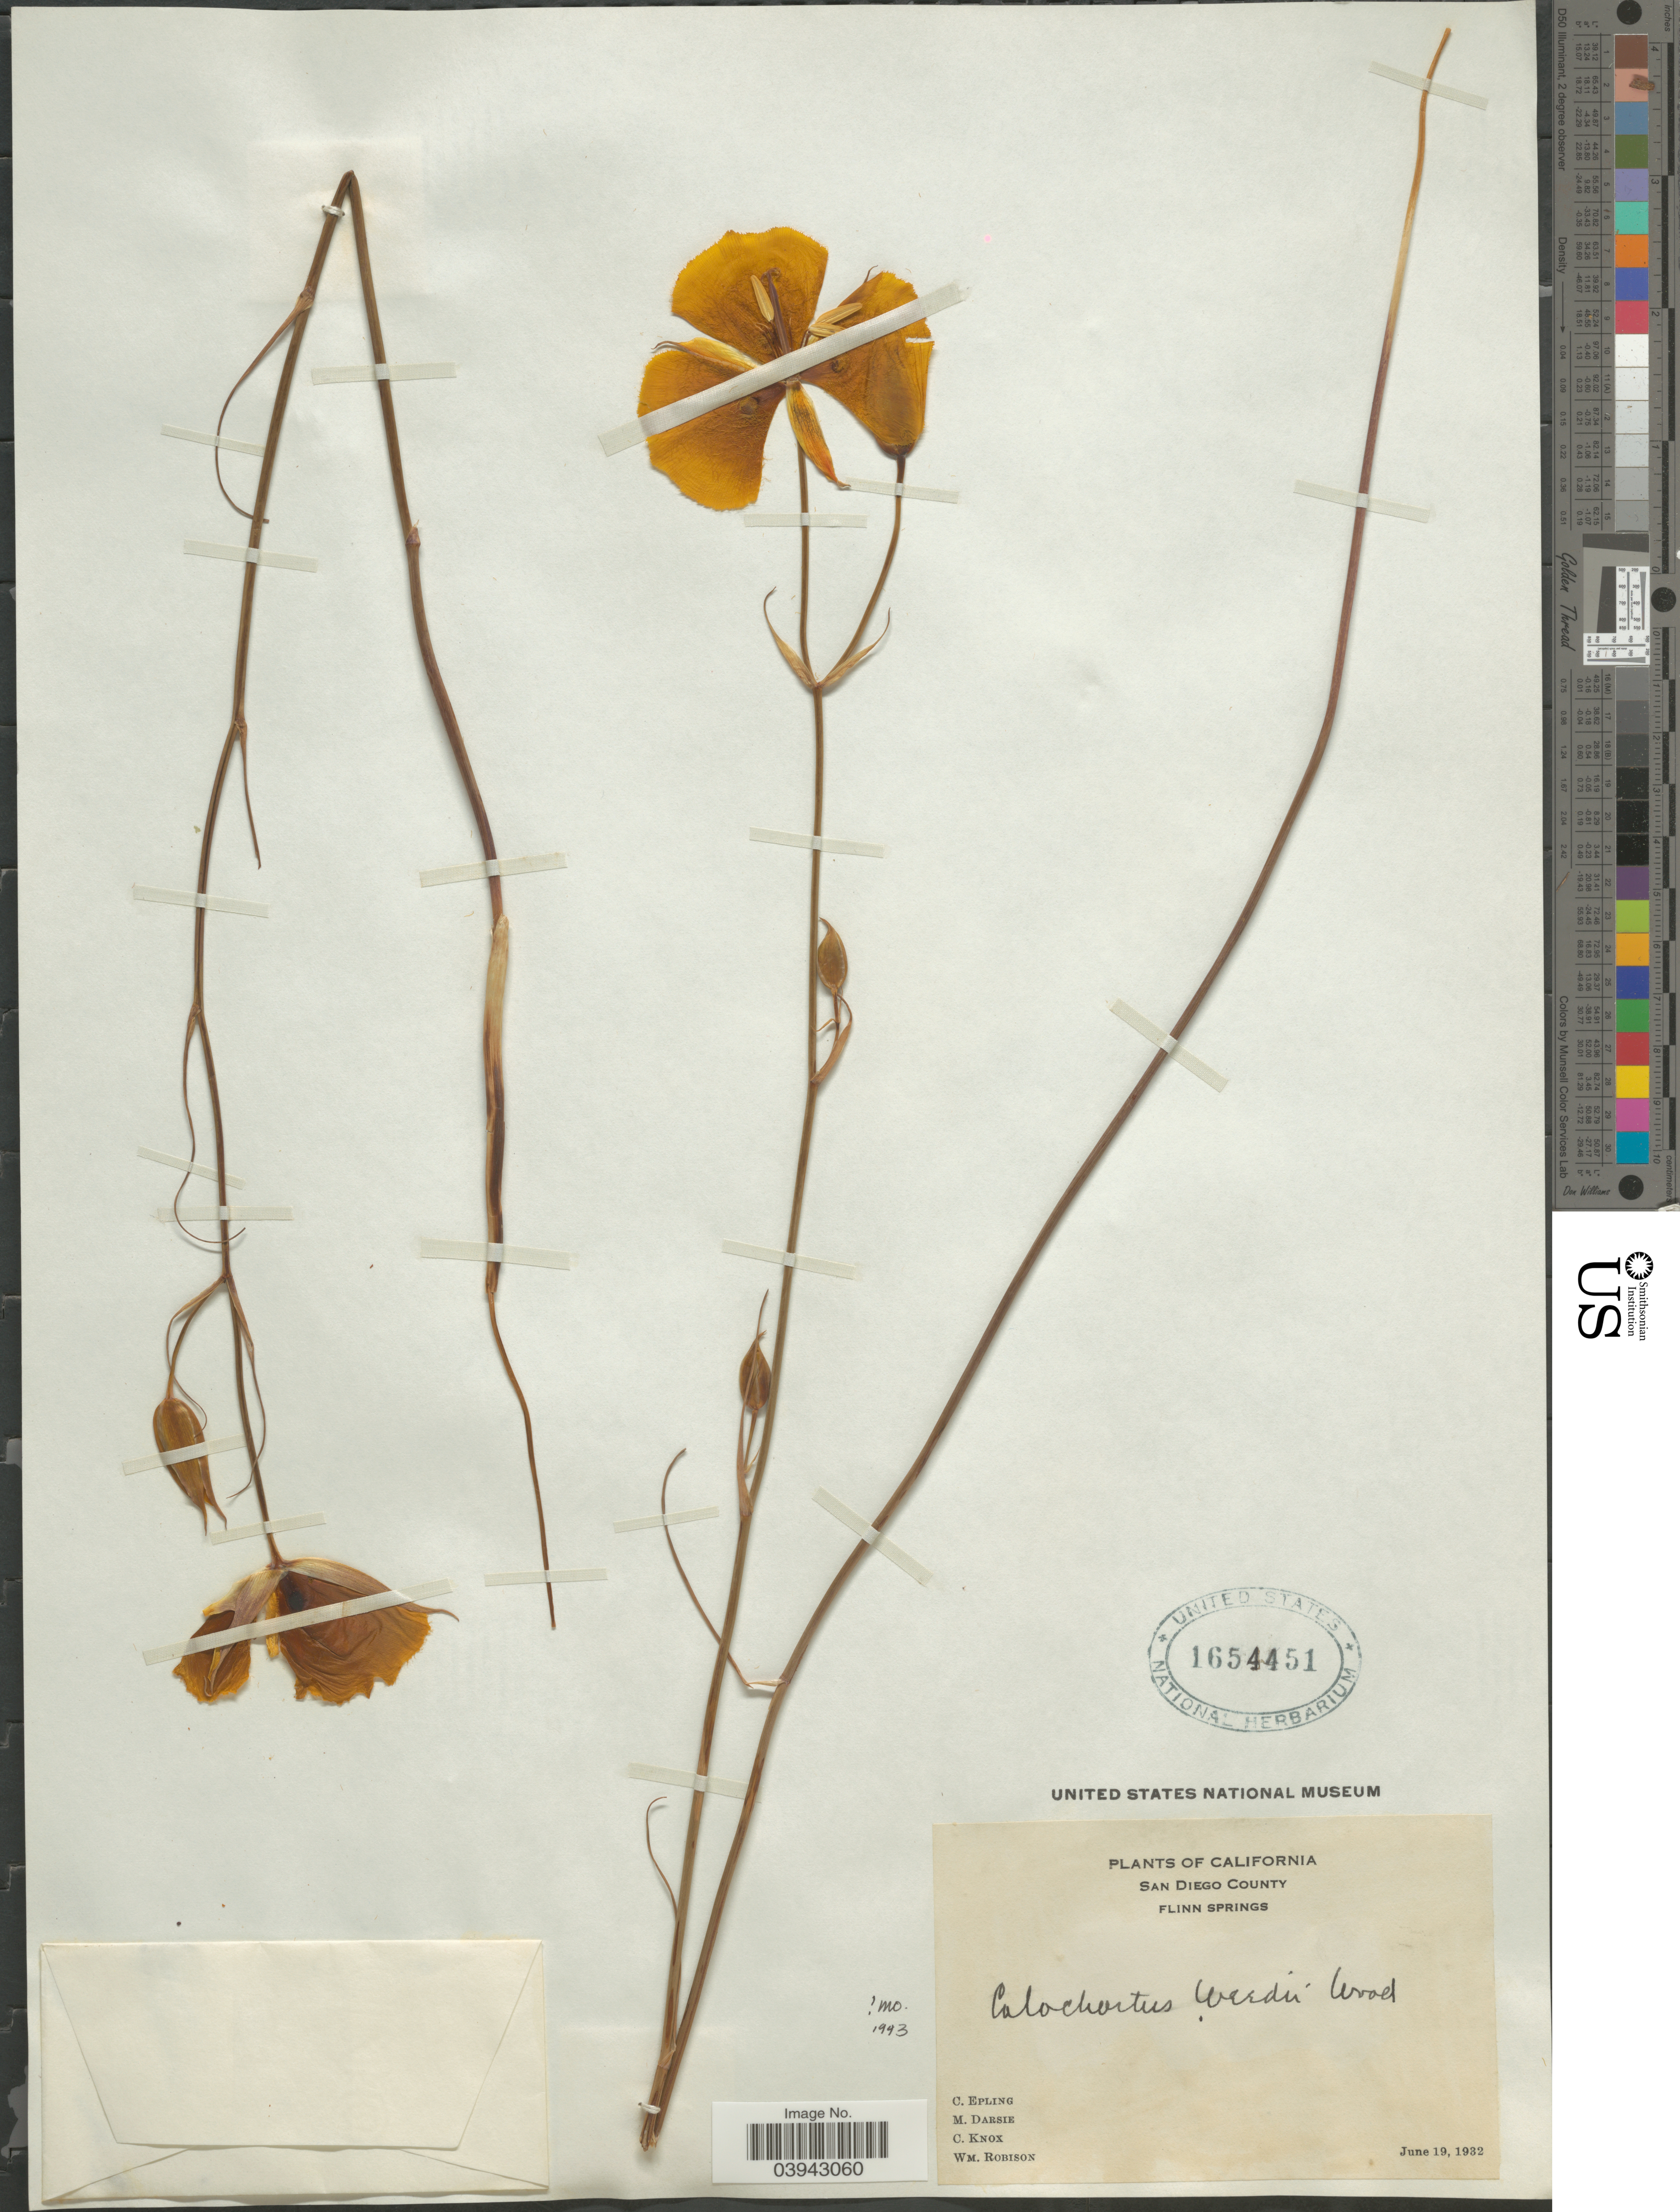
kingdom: Plantae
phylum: Tracheophyta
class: Liliopsida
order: Liliales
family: Liliaceae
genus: Calochortus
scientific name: Calochortus weedii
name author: Alph. Wood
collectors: C. C. Epling, M. Darsie, C. Knox & W. Robison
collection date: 1932-06-19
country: United States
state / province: California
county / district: San Diego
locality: San Diego County. Flinn Springs.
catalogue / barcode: US 1654451